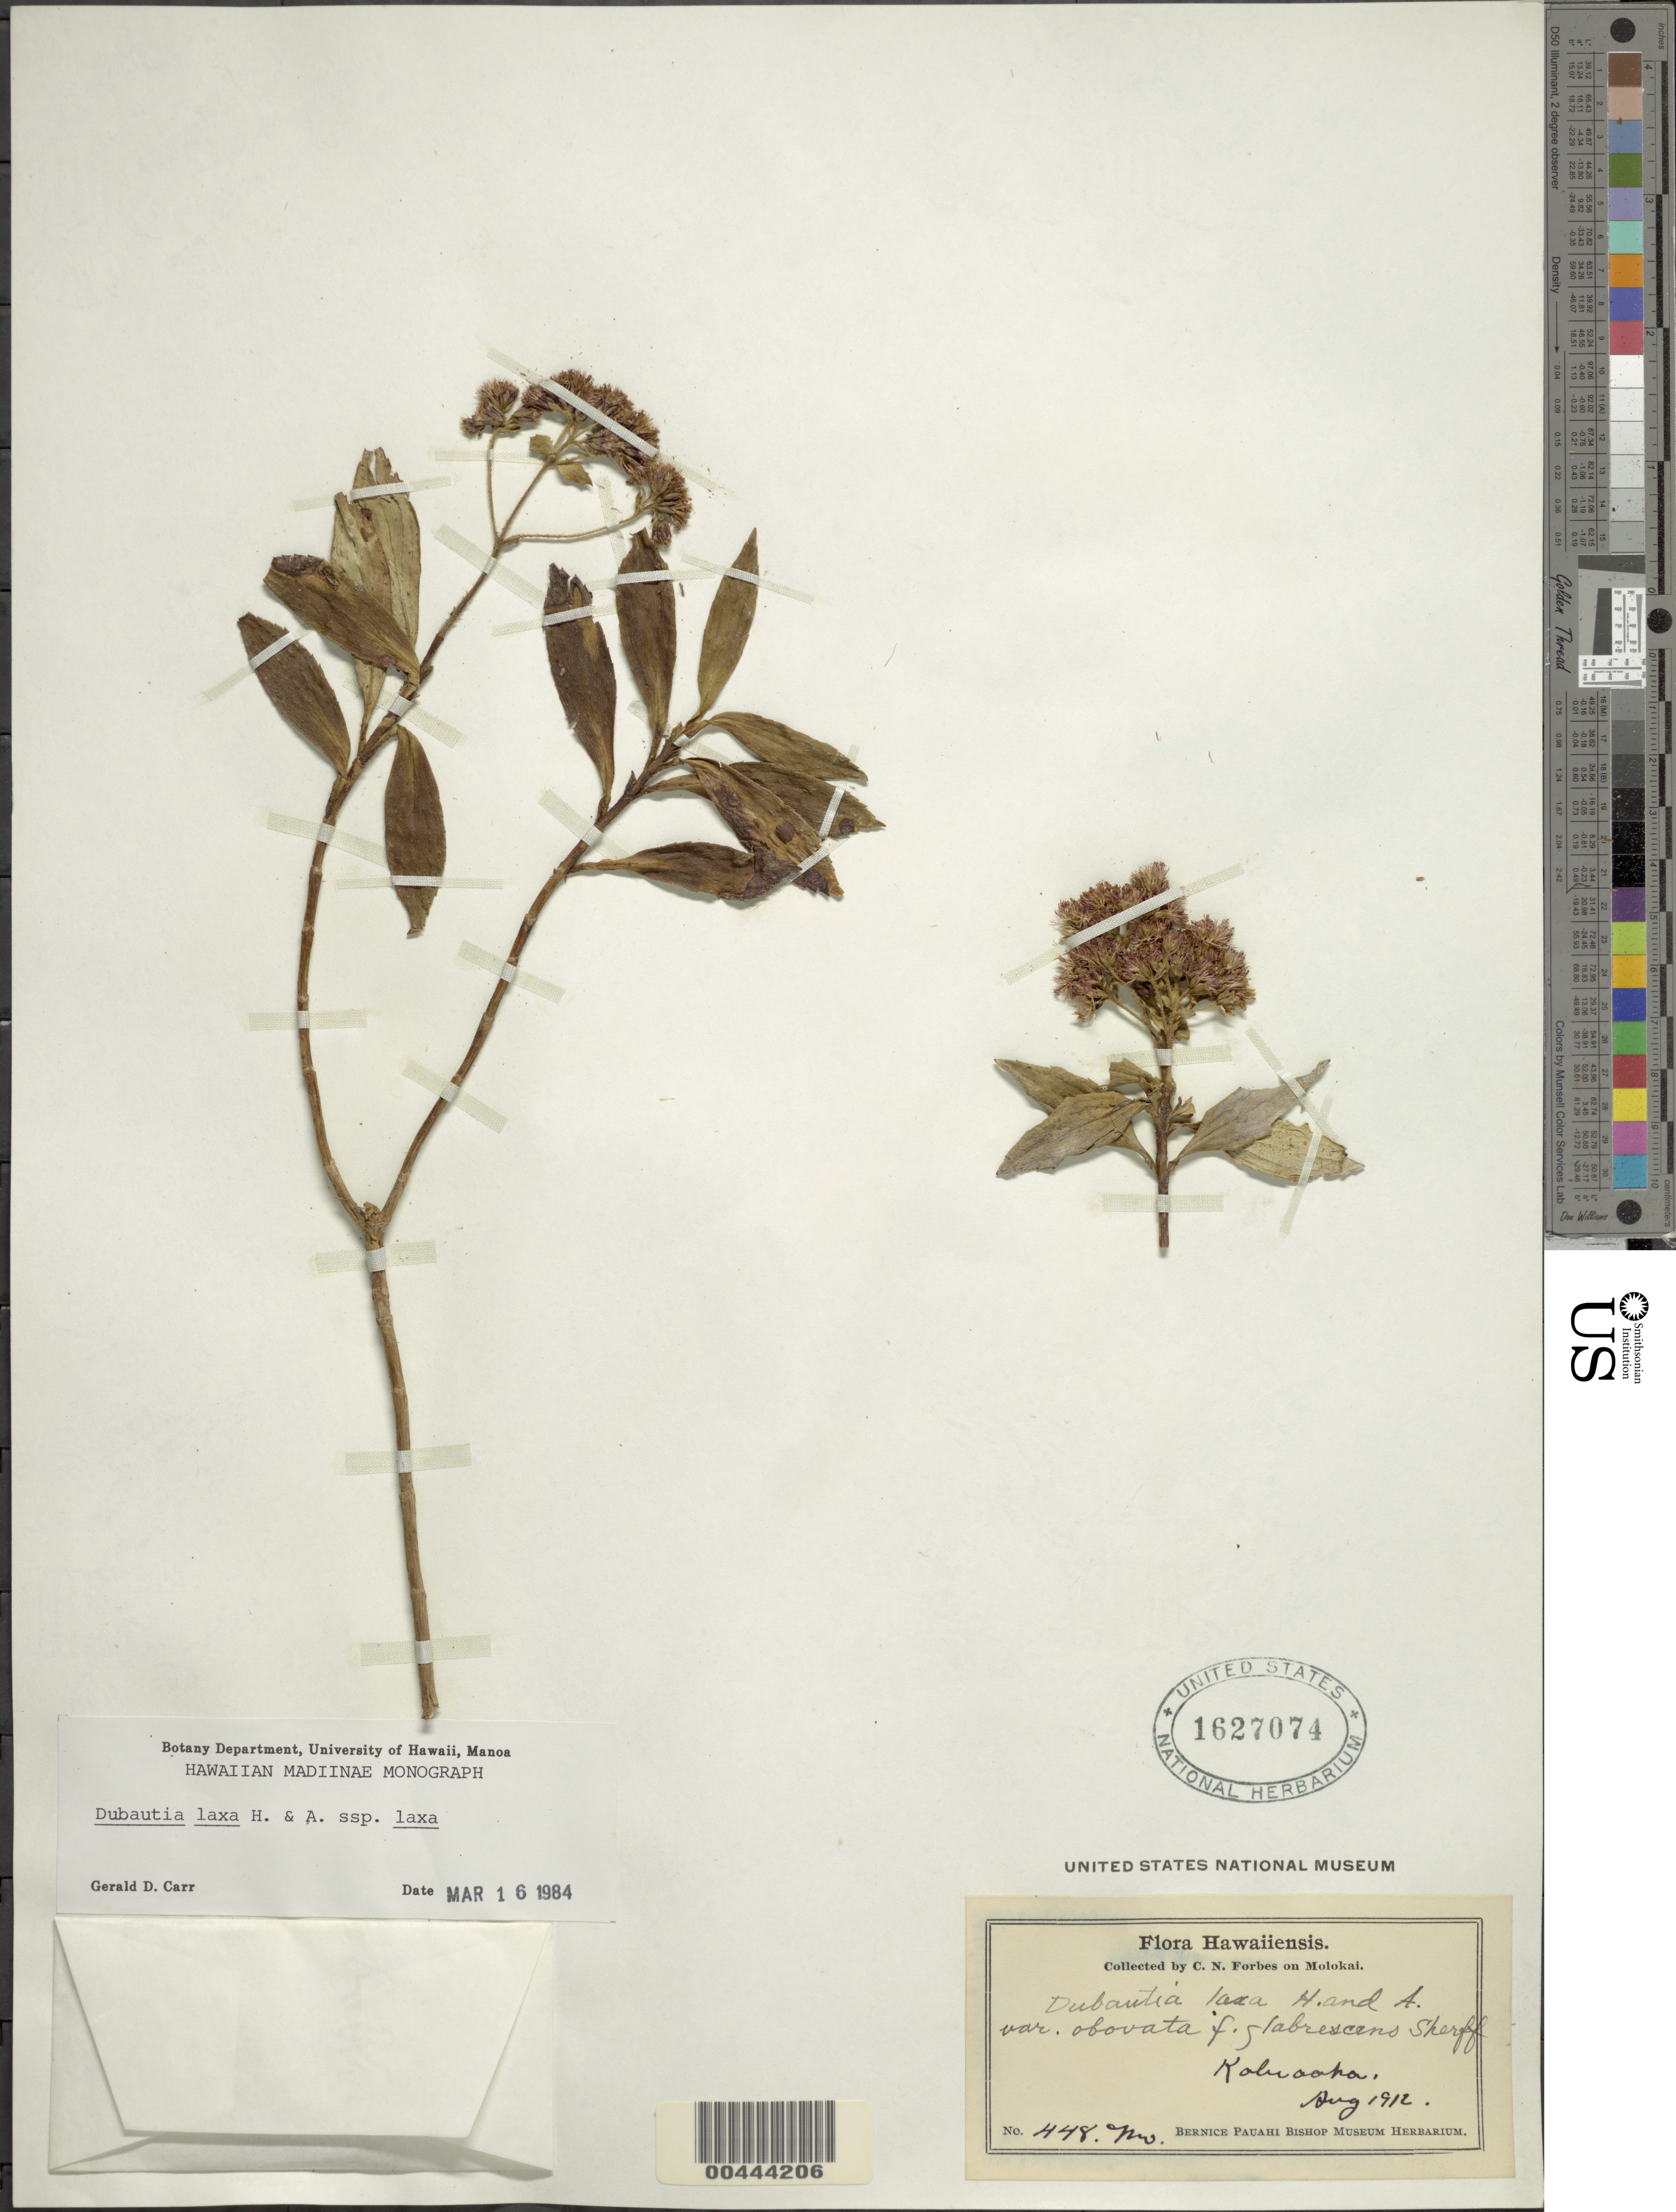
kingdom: Plantae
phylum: Tracheophyta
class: Magnoliopsida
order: Asterales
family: Asteraceae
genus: Dubautia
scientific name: Dubautia laxa subsp. laxa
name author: Hook. & Arn.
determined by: Carr, G. D.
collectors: C. N. Forbes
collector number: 448.Mo.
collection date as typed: Aug 1912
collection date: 1912-08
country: United States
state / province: Hawaii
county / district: Maui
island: Moloka'i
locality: Koluaoha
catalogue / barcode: US 1627074